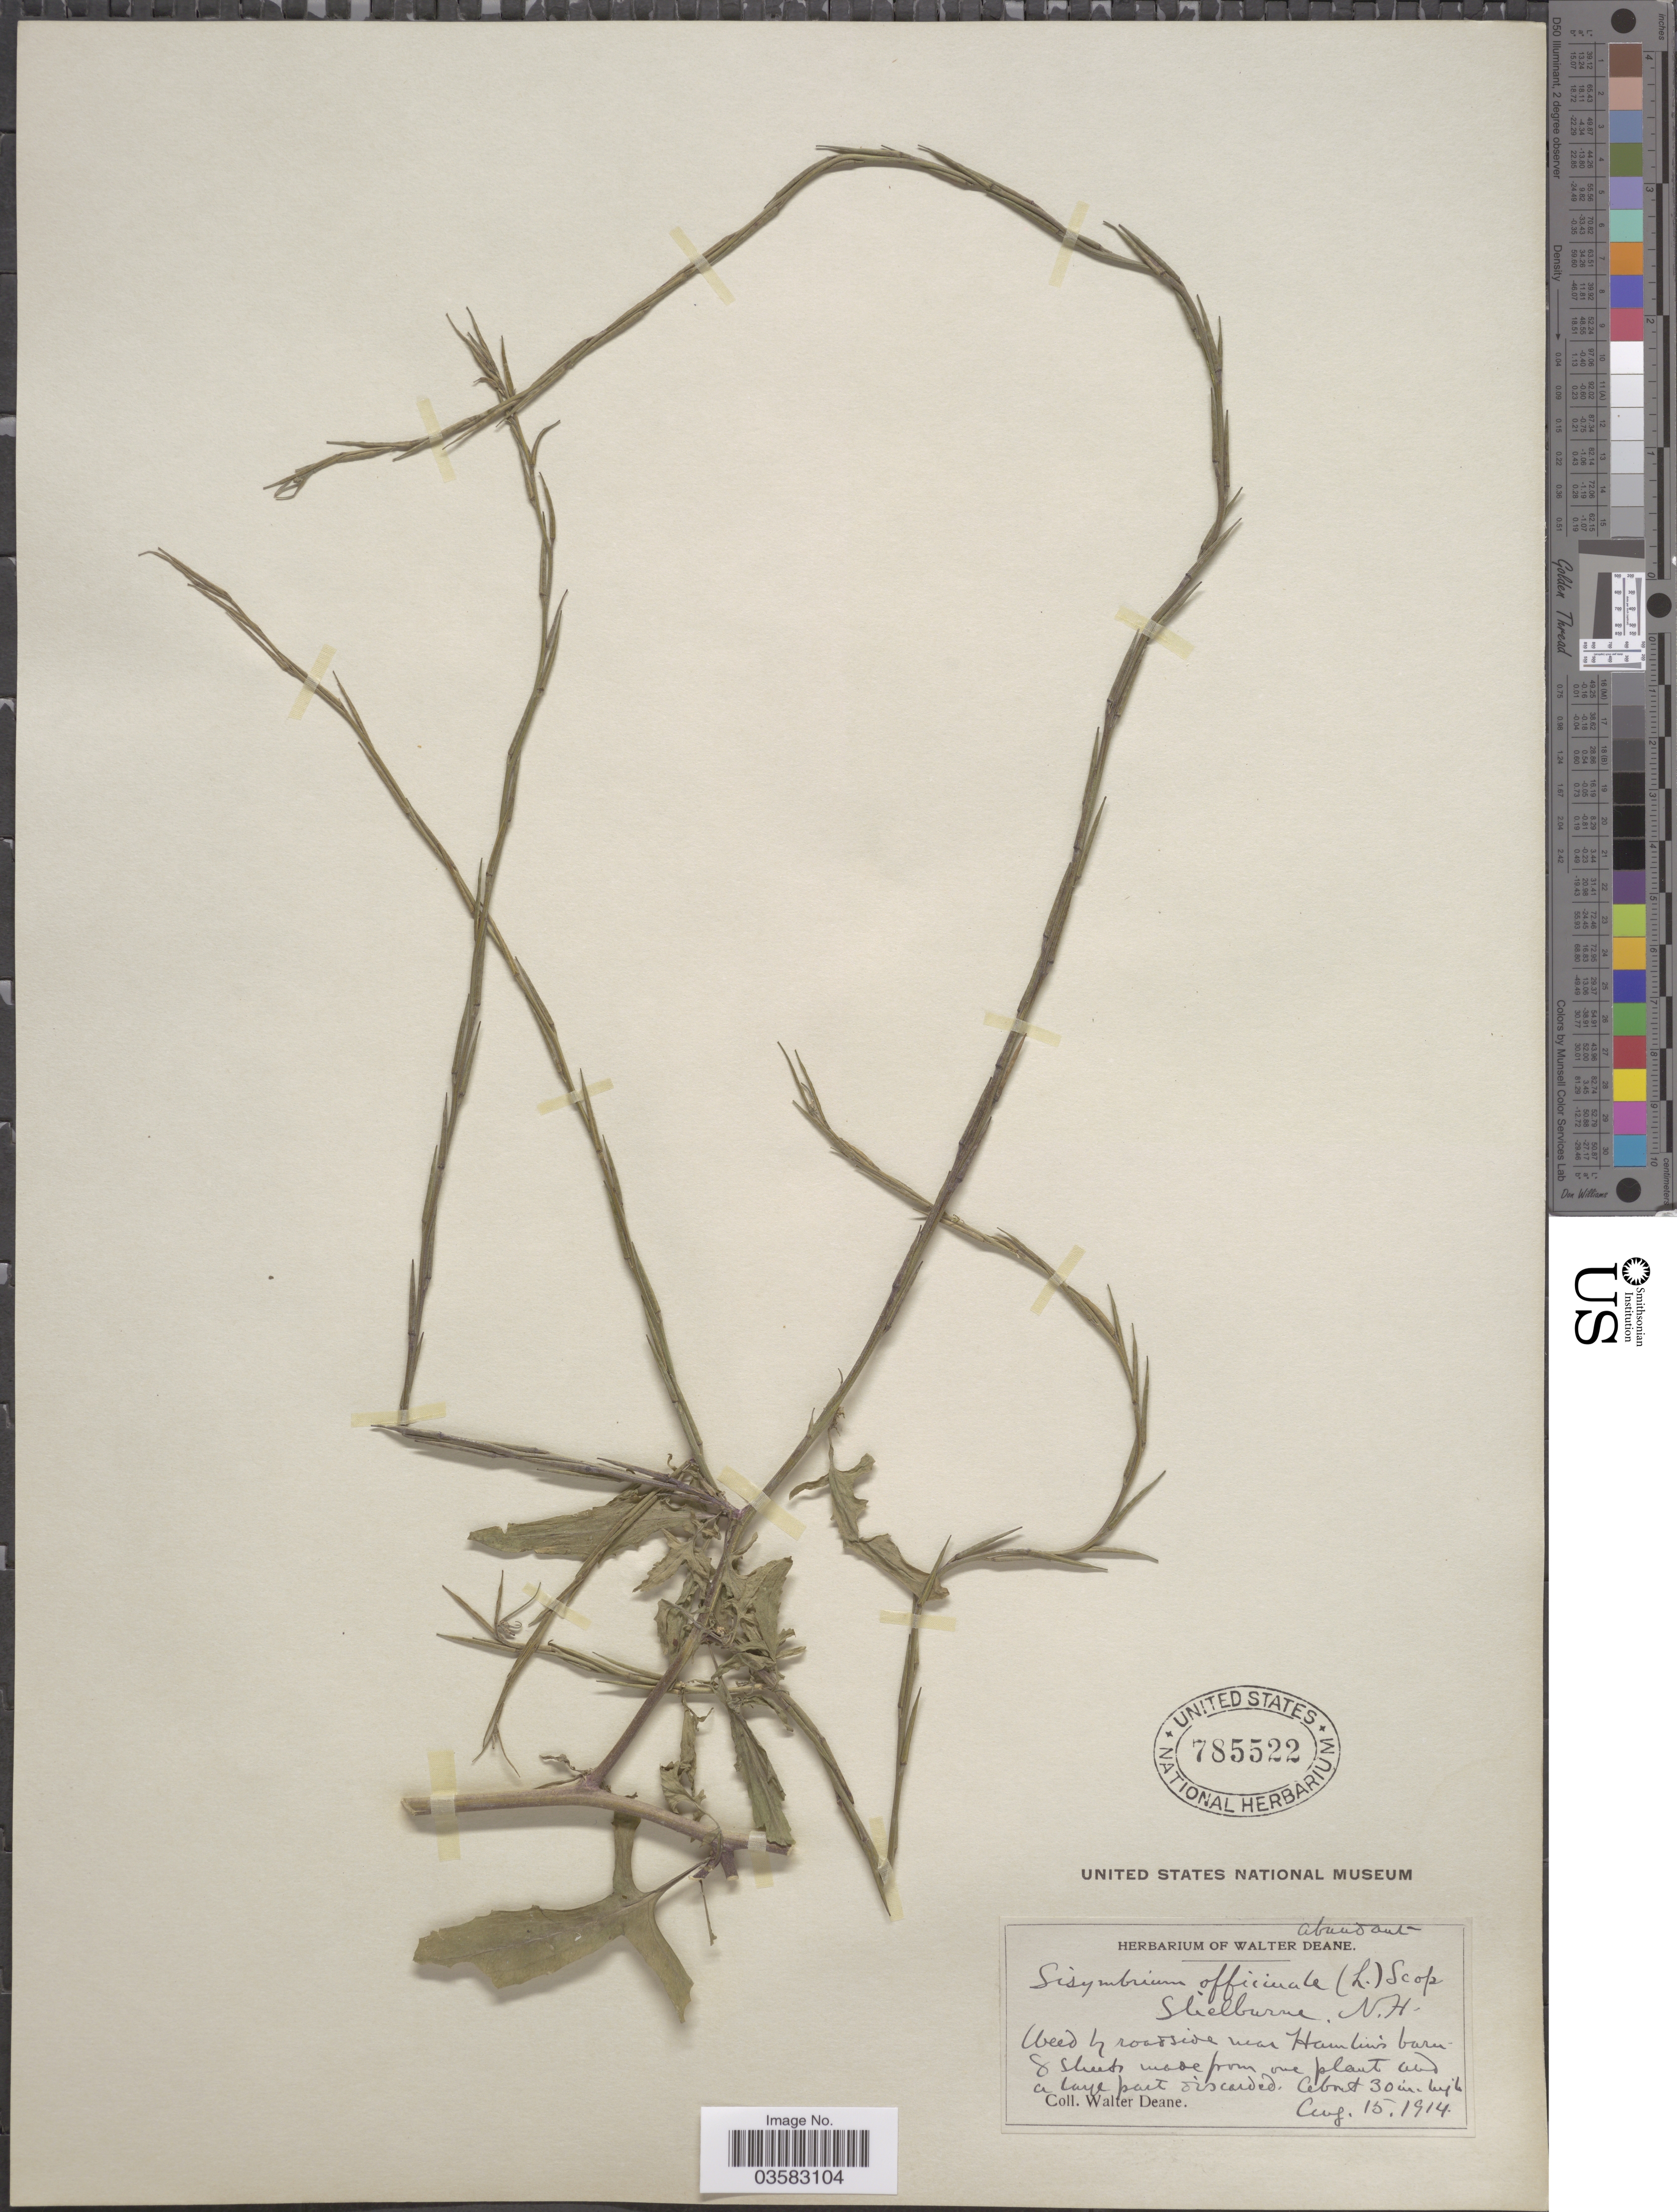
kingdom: Plantae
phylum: Tracheophyta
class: Magnoliopsida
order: Brassicales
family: Brassicaceae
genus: Sisymbrium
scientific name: Sisymbrium officinale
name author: (L.) Scop.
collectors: W. Deane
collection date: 1914-08-15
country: United States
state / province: New Hampshire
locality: Shelburne, N.H. Weed of roadside near Hamlin's barn.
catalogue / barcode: US 785522